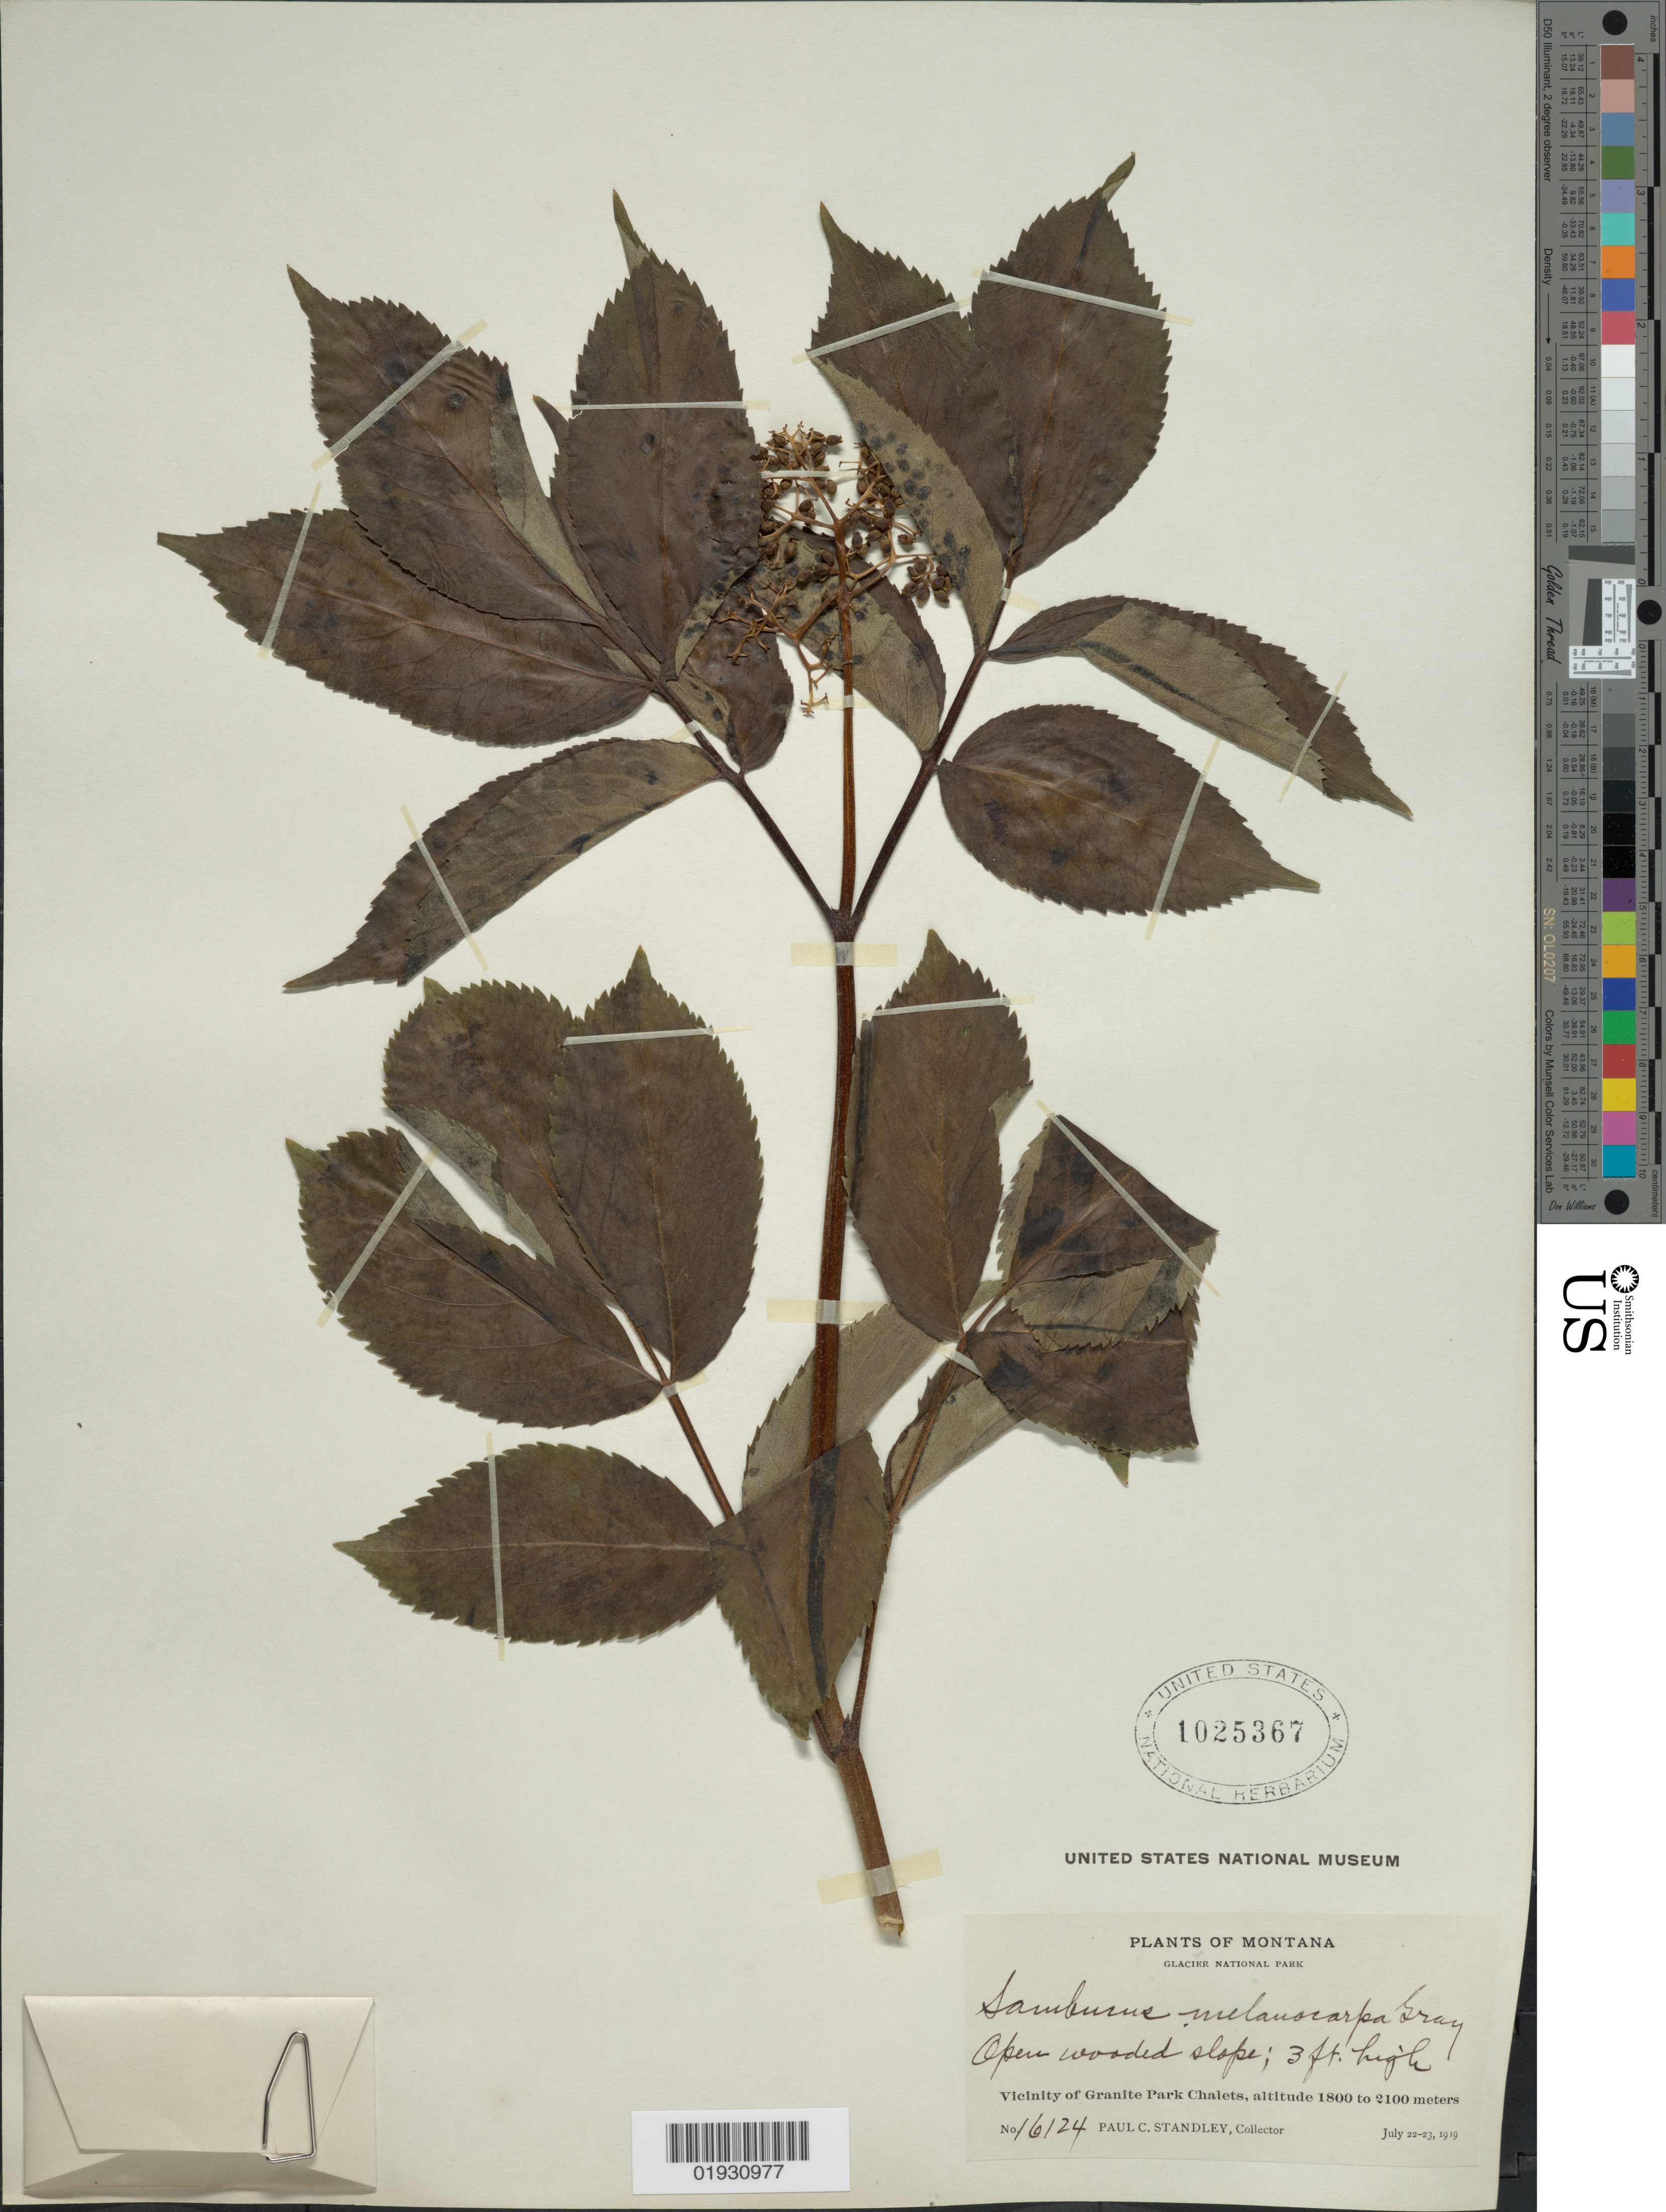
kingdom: Plantae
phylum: Tracheophyta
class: Magnoliopsida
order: Dipsacales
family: Viburnaceae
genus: Sambucus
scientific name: Sambucus melanocarpa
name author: A. Gray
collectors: P. C. Standley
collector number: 16124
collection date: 1919-07-22/1919-07-23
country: United States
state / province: Montana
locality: Glacier National Park. Vicinity of Granite Park Chalets.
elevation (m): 1800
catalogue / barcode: US 1025367